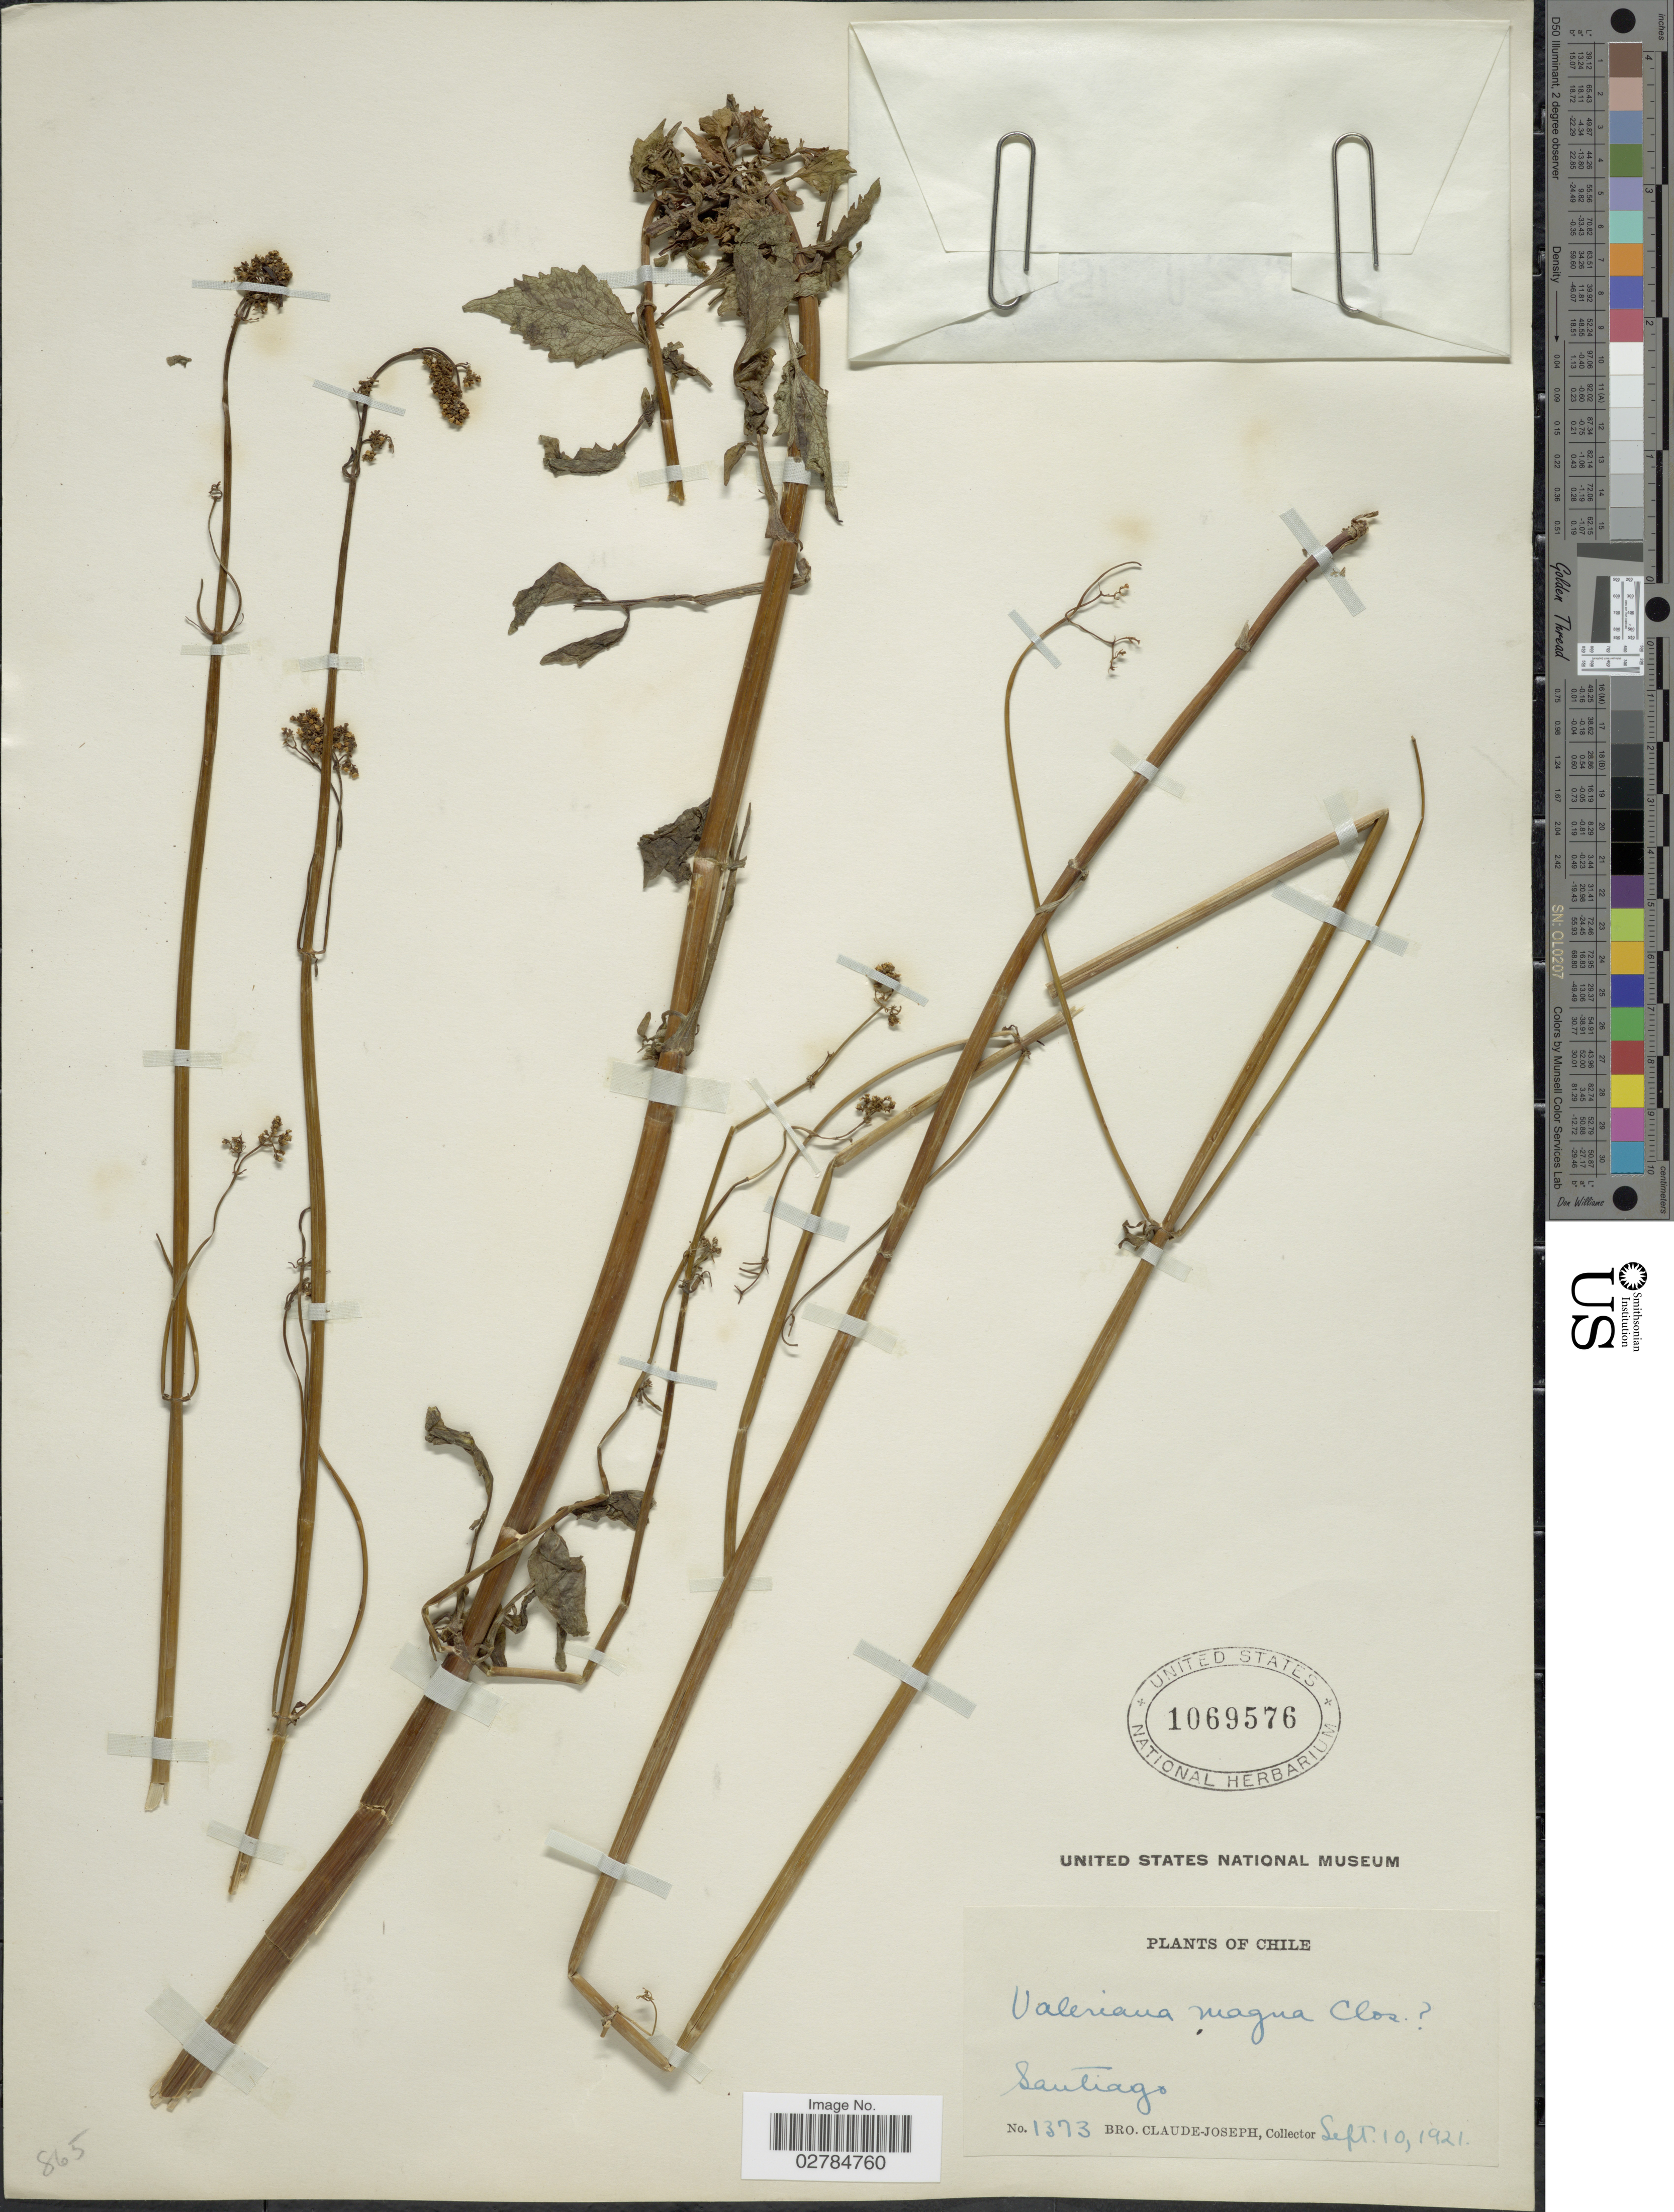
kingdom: Plantae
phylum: Tracheophyta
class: Magnoliopsida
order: Dipsacales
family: Caprifoliaceae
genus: Valeriana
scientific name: Valeriana magna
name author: Clos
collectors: Bro. Claude-Joseph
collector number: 1373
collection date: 1921-09-10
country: Chile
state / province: Región Metropolitana (RM)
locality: Santiago.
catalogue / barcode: US 1069576